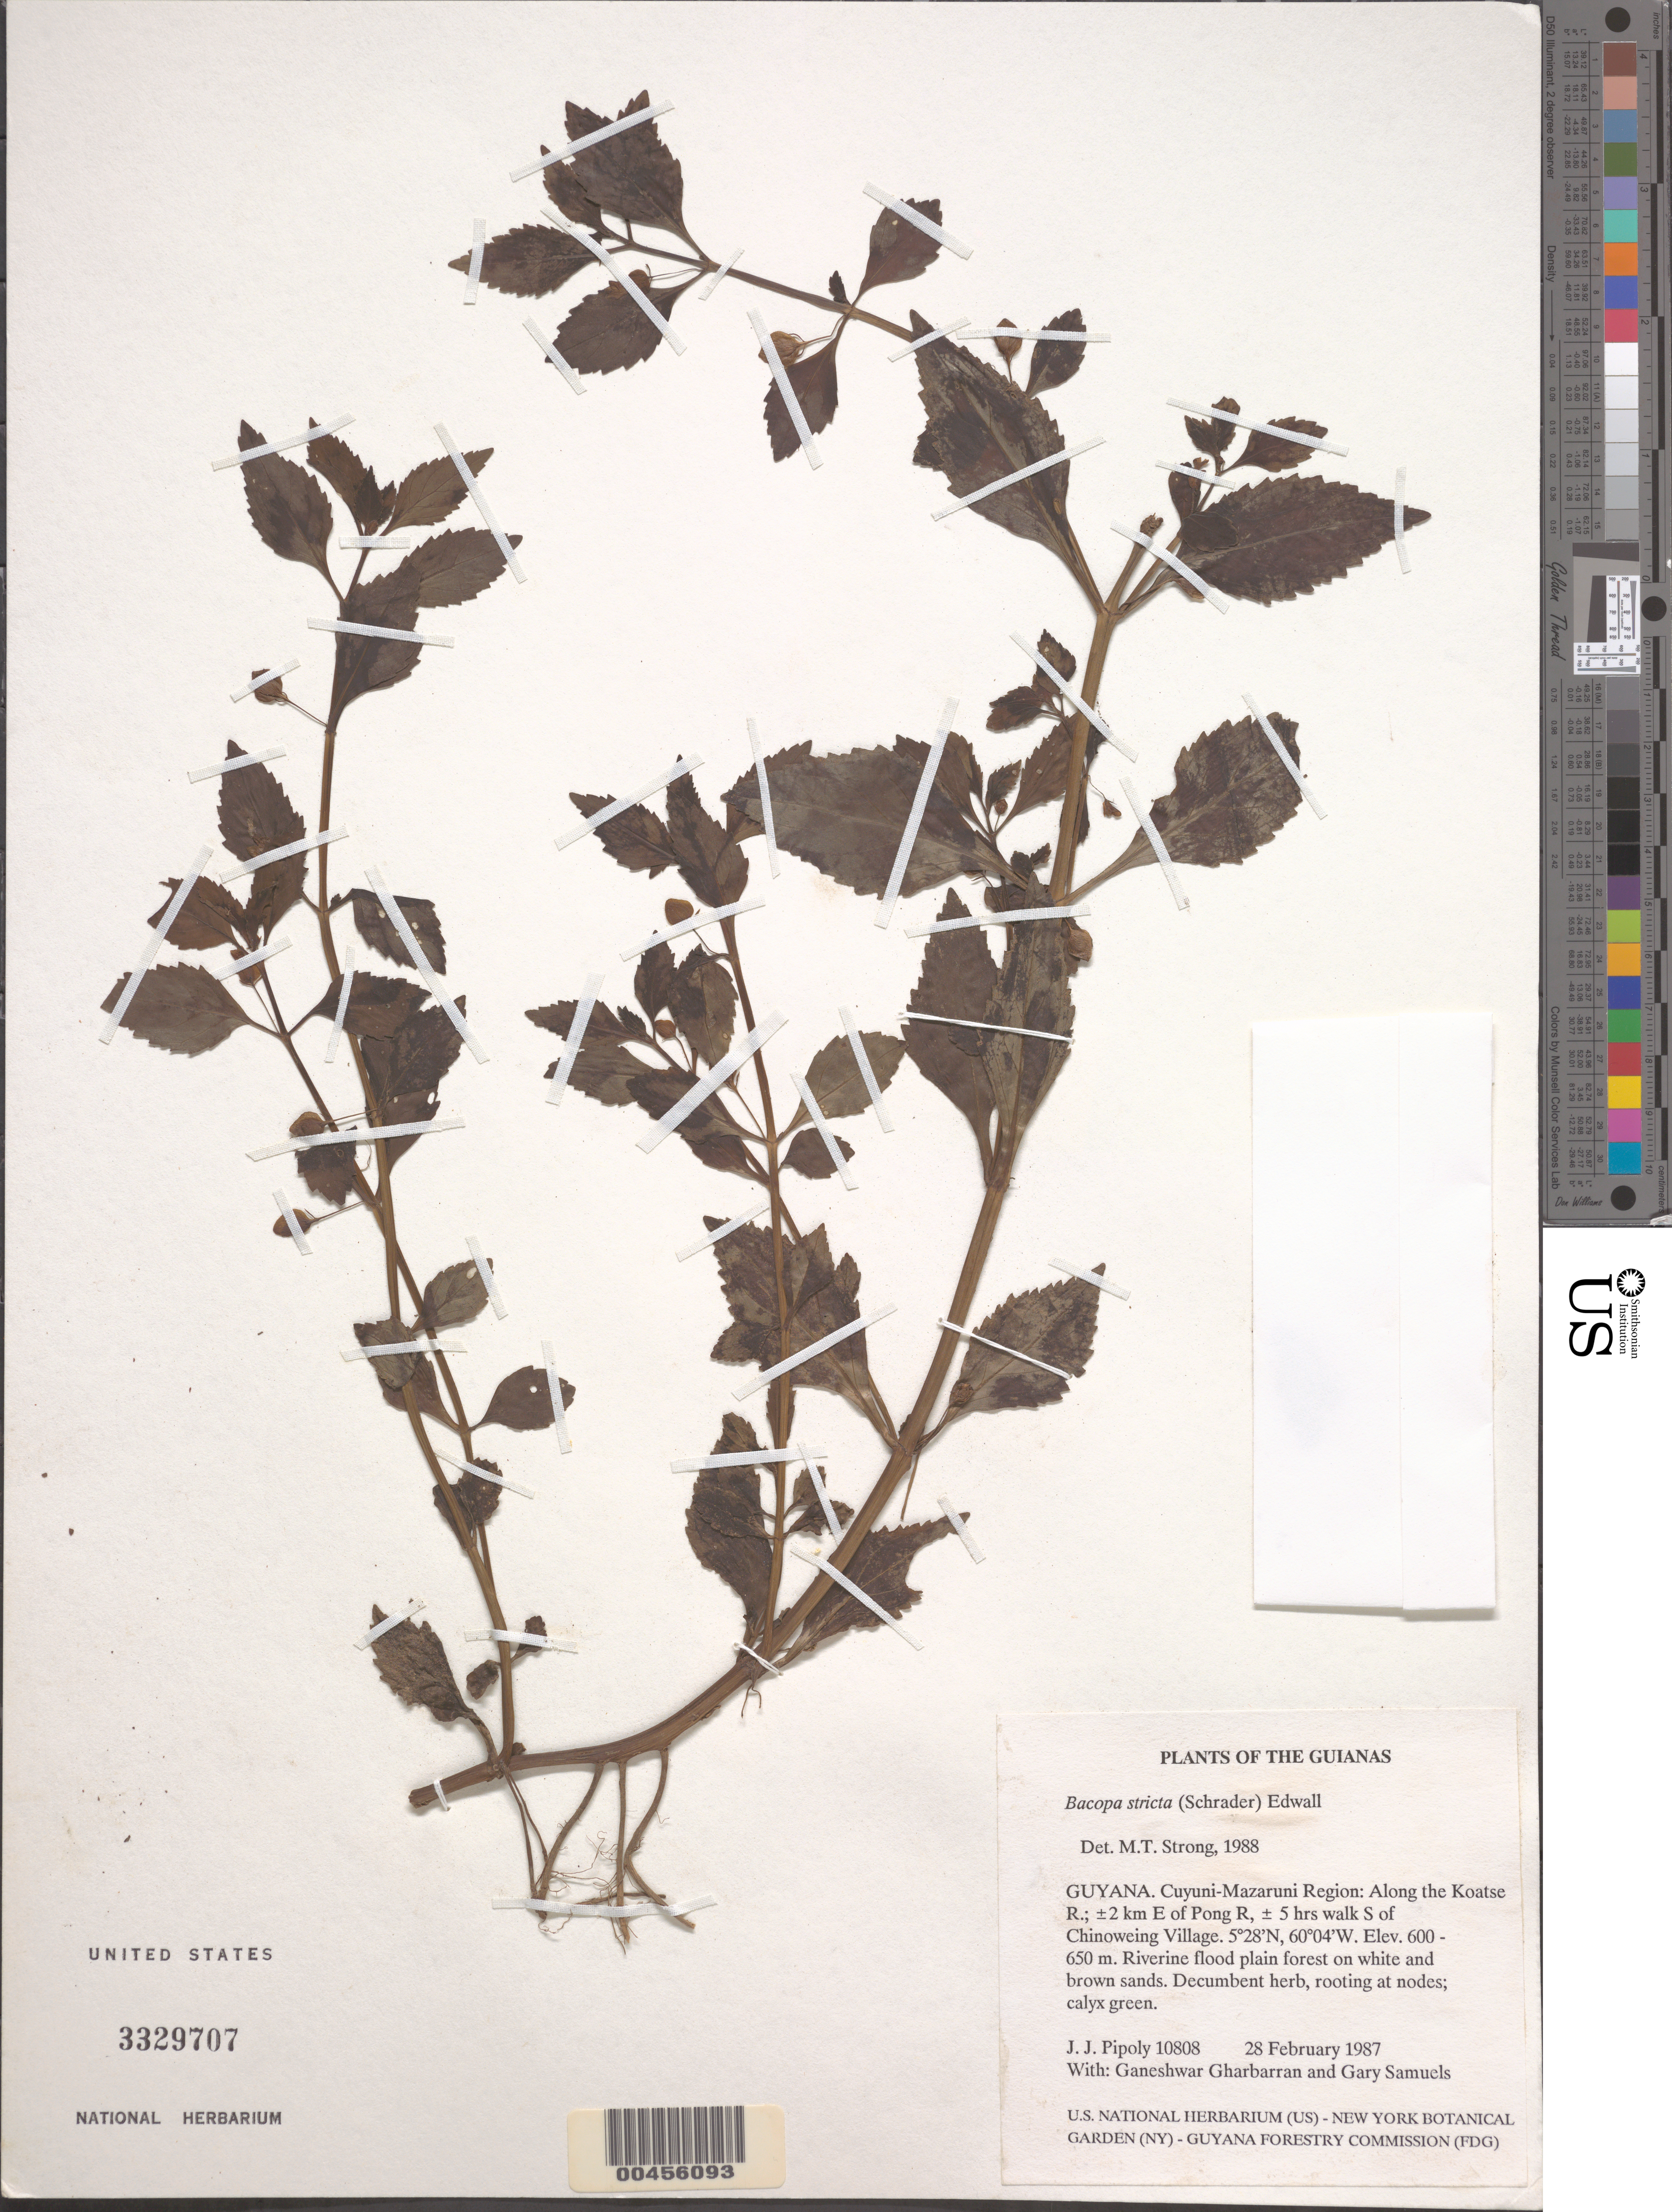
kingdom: Plantae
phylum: Tracheophyta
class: Magnoliopsida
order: Lamiales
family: Plantaginaceae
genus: Bacopa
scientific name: Bacopa stricta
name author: (Schrad.) Wettst. ex Edwall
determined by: Strong, M. T., (US), Smithsonian Institution - National Museum of Natural History (UNITED STATES)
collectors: J. J. Pipoly, G. Gharbarran & G. Samuels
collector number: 10808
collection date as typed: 28 February 1987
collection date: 1987-02-28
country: Guyana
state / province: Cuyuni-Mazaruni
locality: Along the Koatse R.; ±2 km E of Pong R, ± 5 hrs walk S of Chinoweing Village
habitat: Riverine flood plain forest on white and brown sands; canopy spp. include Pentaclethra, Dicymbe, Bombacaceae, Inga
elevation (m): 600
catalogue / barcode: US 3329707